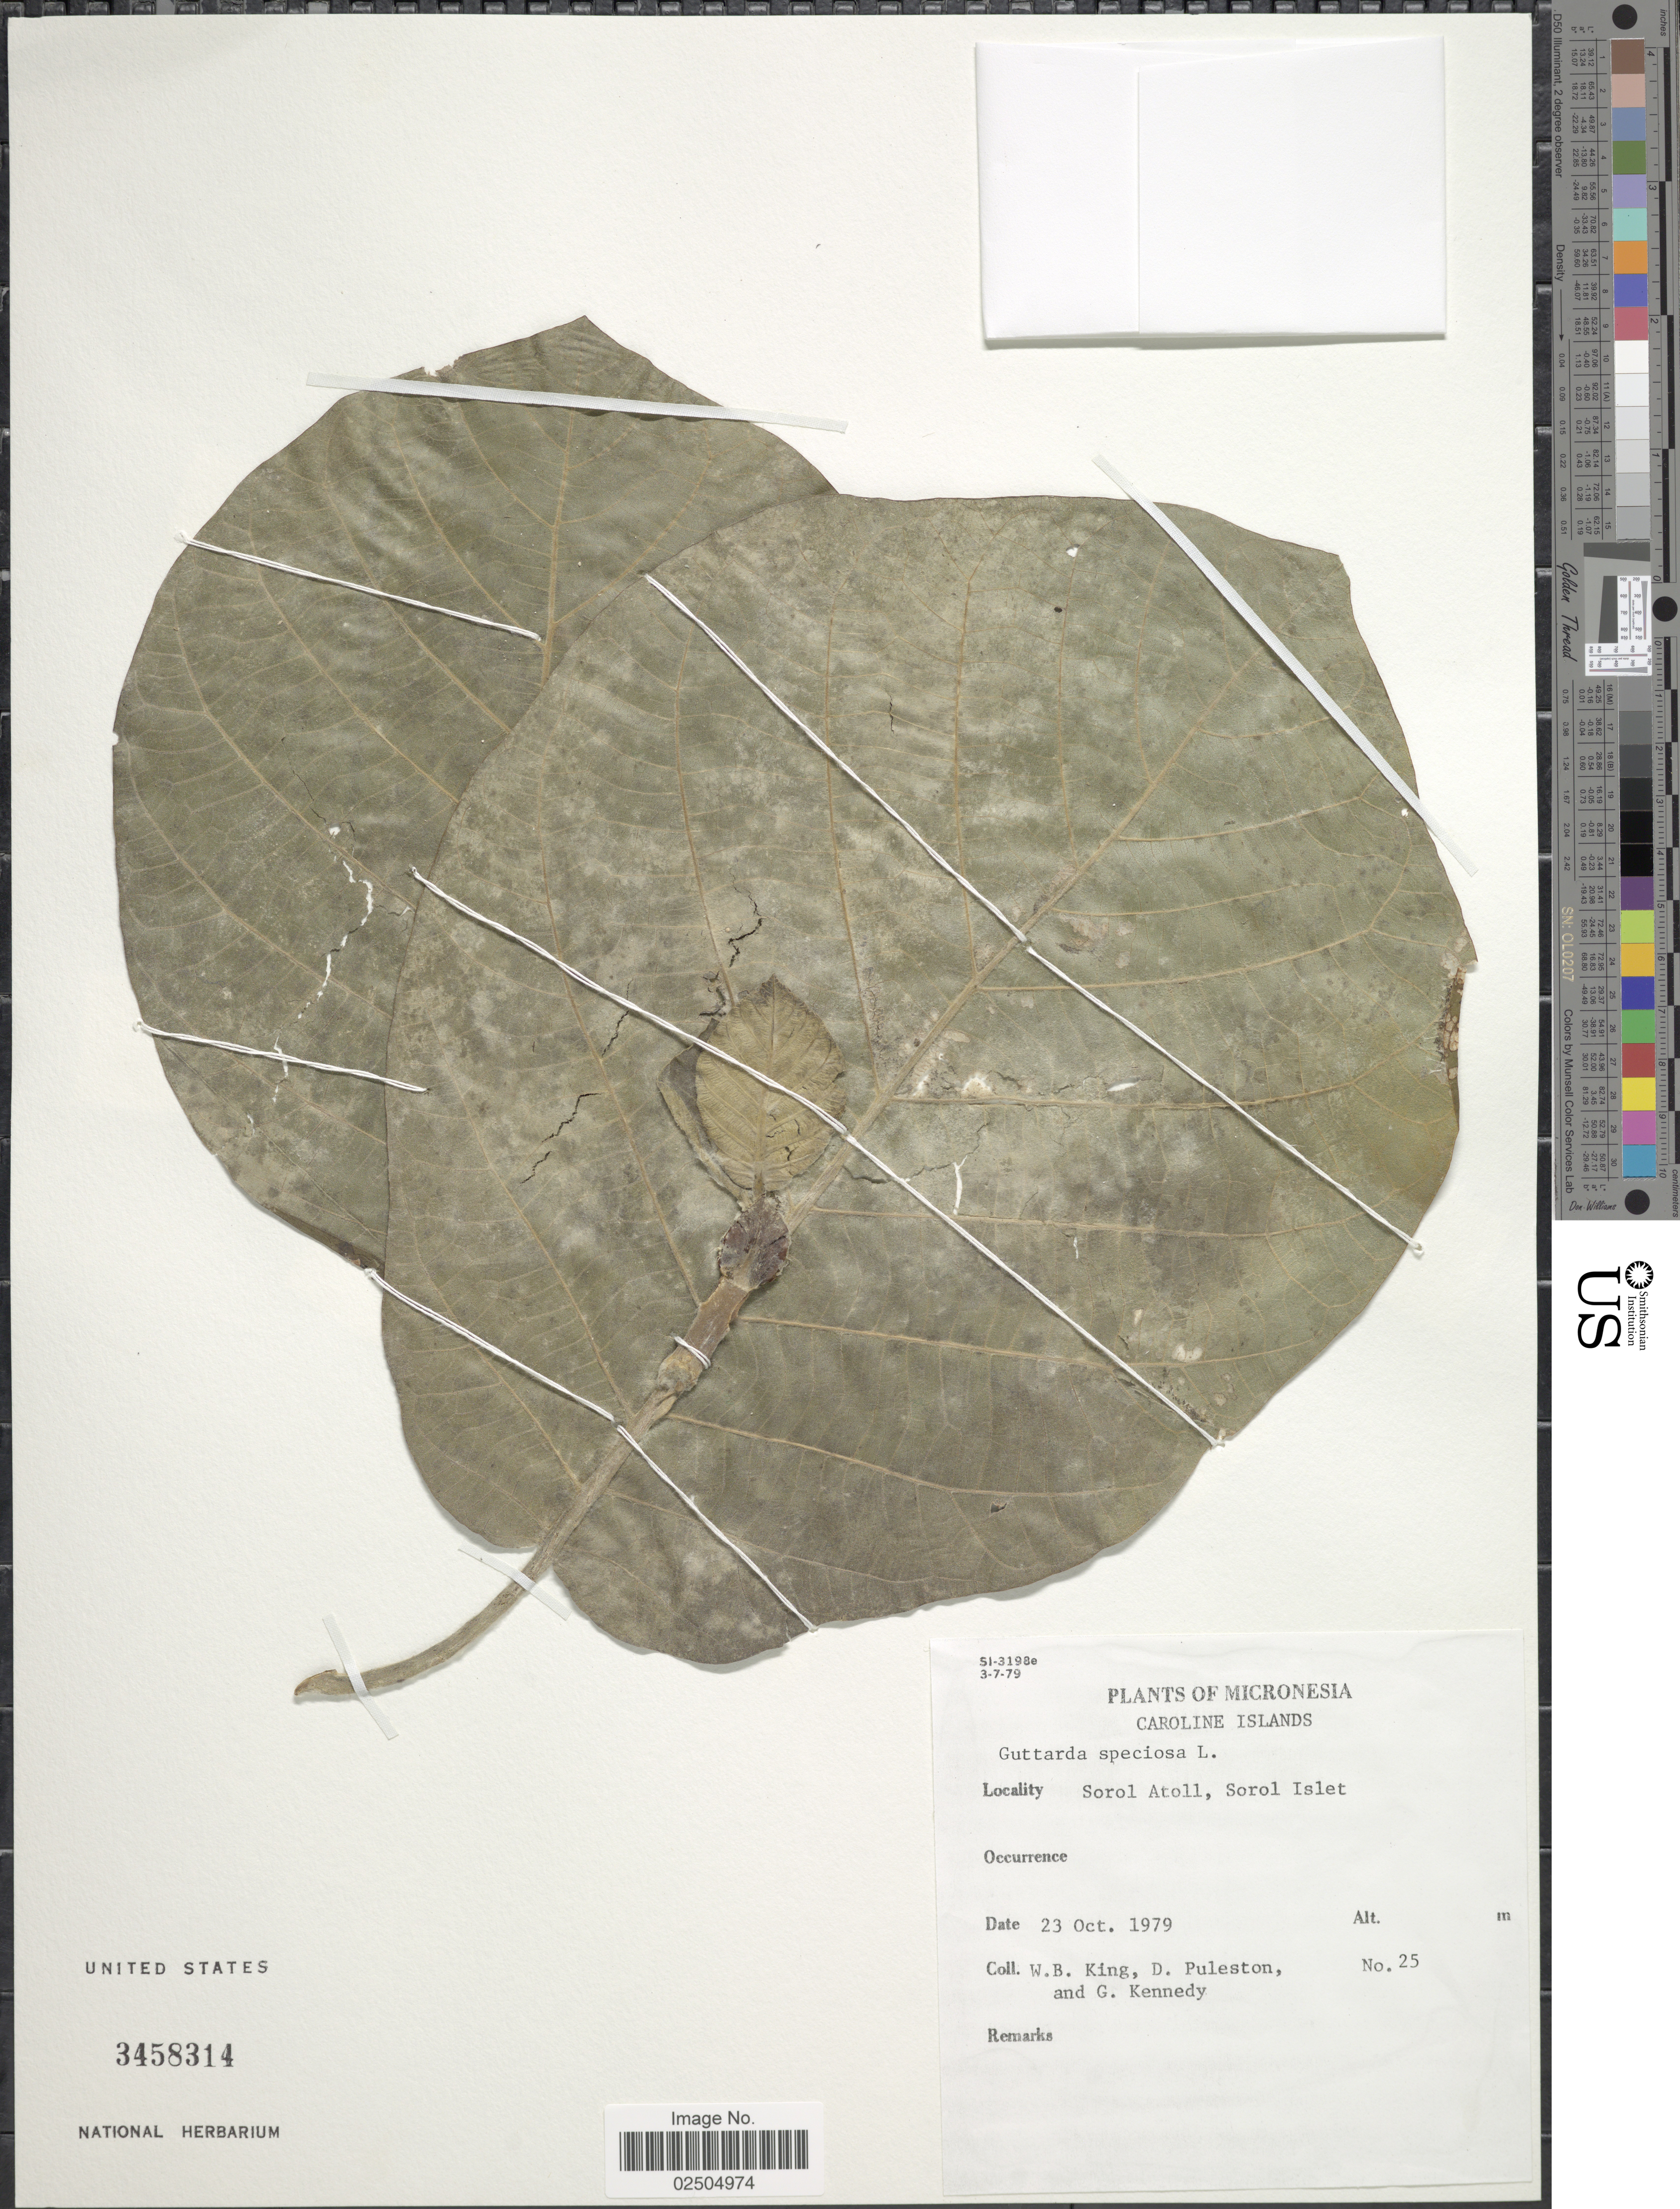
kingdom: Plantae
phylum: Tracheophyta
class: Magnoliopsida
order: Gentianales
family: Rubiaceae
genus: Guettarda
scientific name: Guettarda speciosa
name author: L.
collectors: W. B. King, D. Puleston & G. Kennedy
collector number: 25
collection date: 1979-10-23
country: Micronesia, Federated States of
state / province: Yap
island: Sorol Atoll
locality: Micronesia, Caroline Islands, Sorol Atoll, Sorol Islet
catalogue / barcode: US 3458314